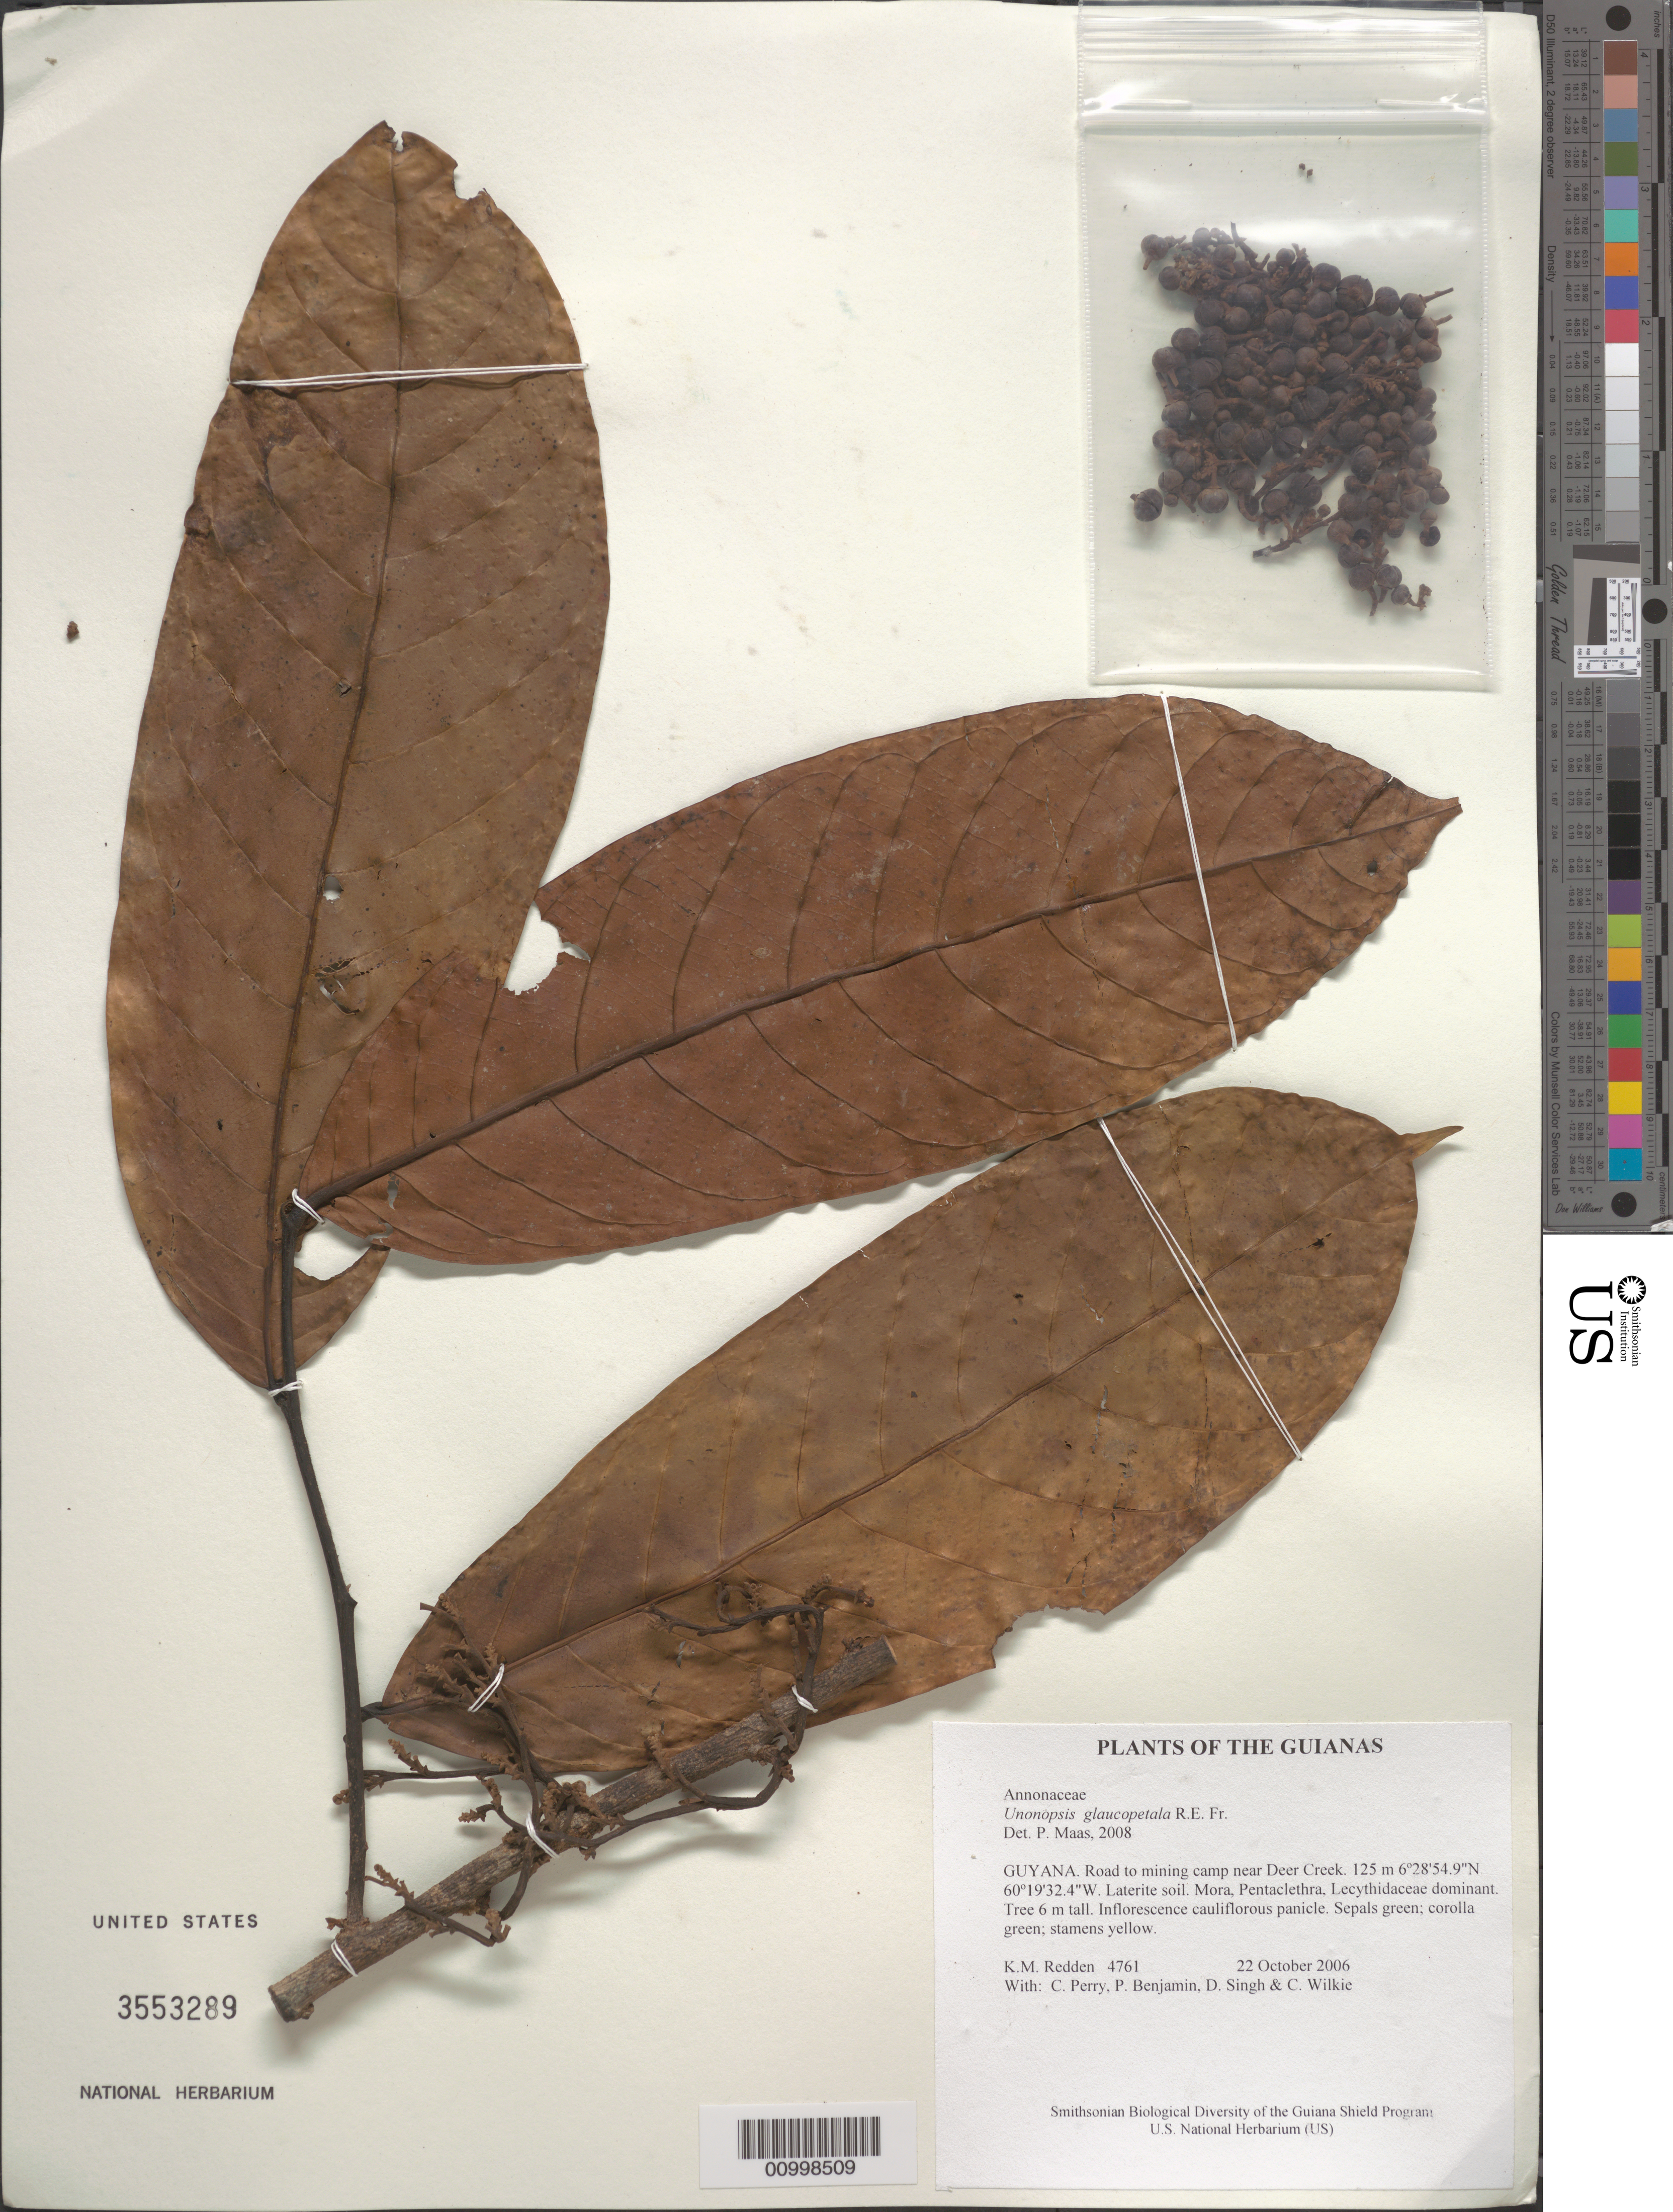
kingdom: Plantae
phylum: Tracheophyta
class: Magnoliopsida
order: Magnoliales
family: Annonaceae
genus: Unonopsis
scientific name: Unonopsis glaucopetala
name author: R.E. Fr.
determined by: Maas, Paul J. M.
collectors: K. M. Redden, C. Perry, P. Benjamin, D. Singh & C. Wilkie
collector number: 4761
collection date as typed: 22 October 2006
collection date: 2006-10-22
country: Guyana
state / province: Cuyuni-Mazaruni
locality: Road to mining camp near Deer Creek.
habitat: Laterite soil. Mora, Pentaclethra, Lecythidaceae dominant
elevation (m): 125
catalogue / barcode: US 3553289